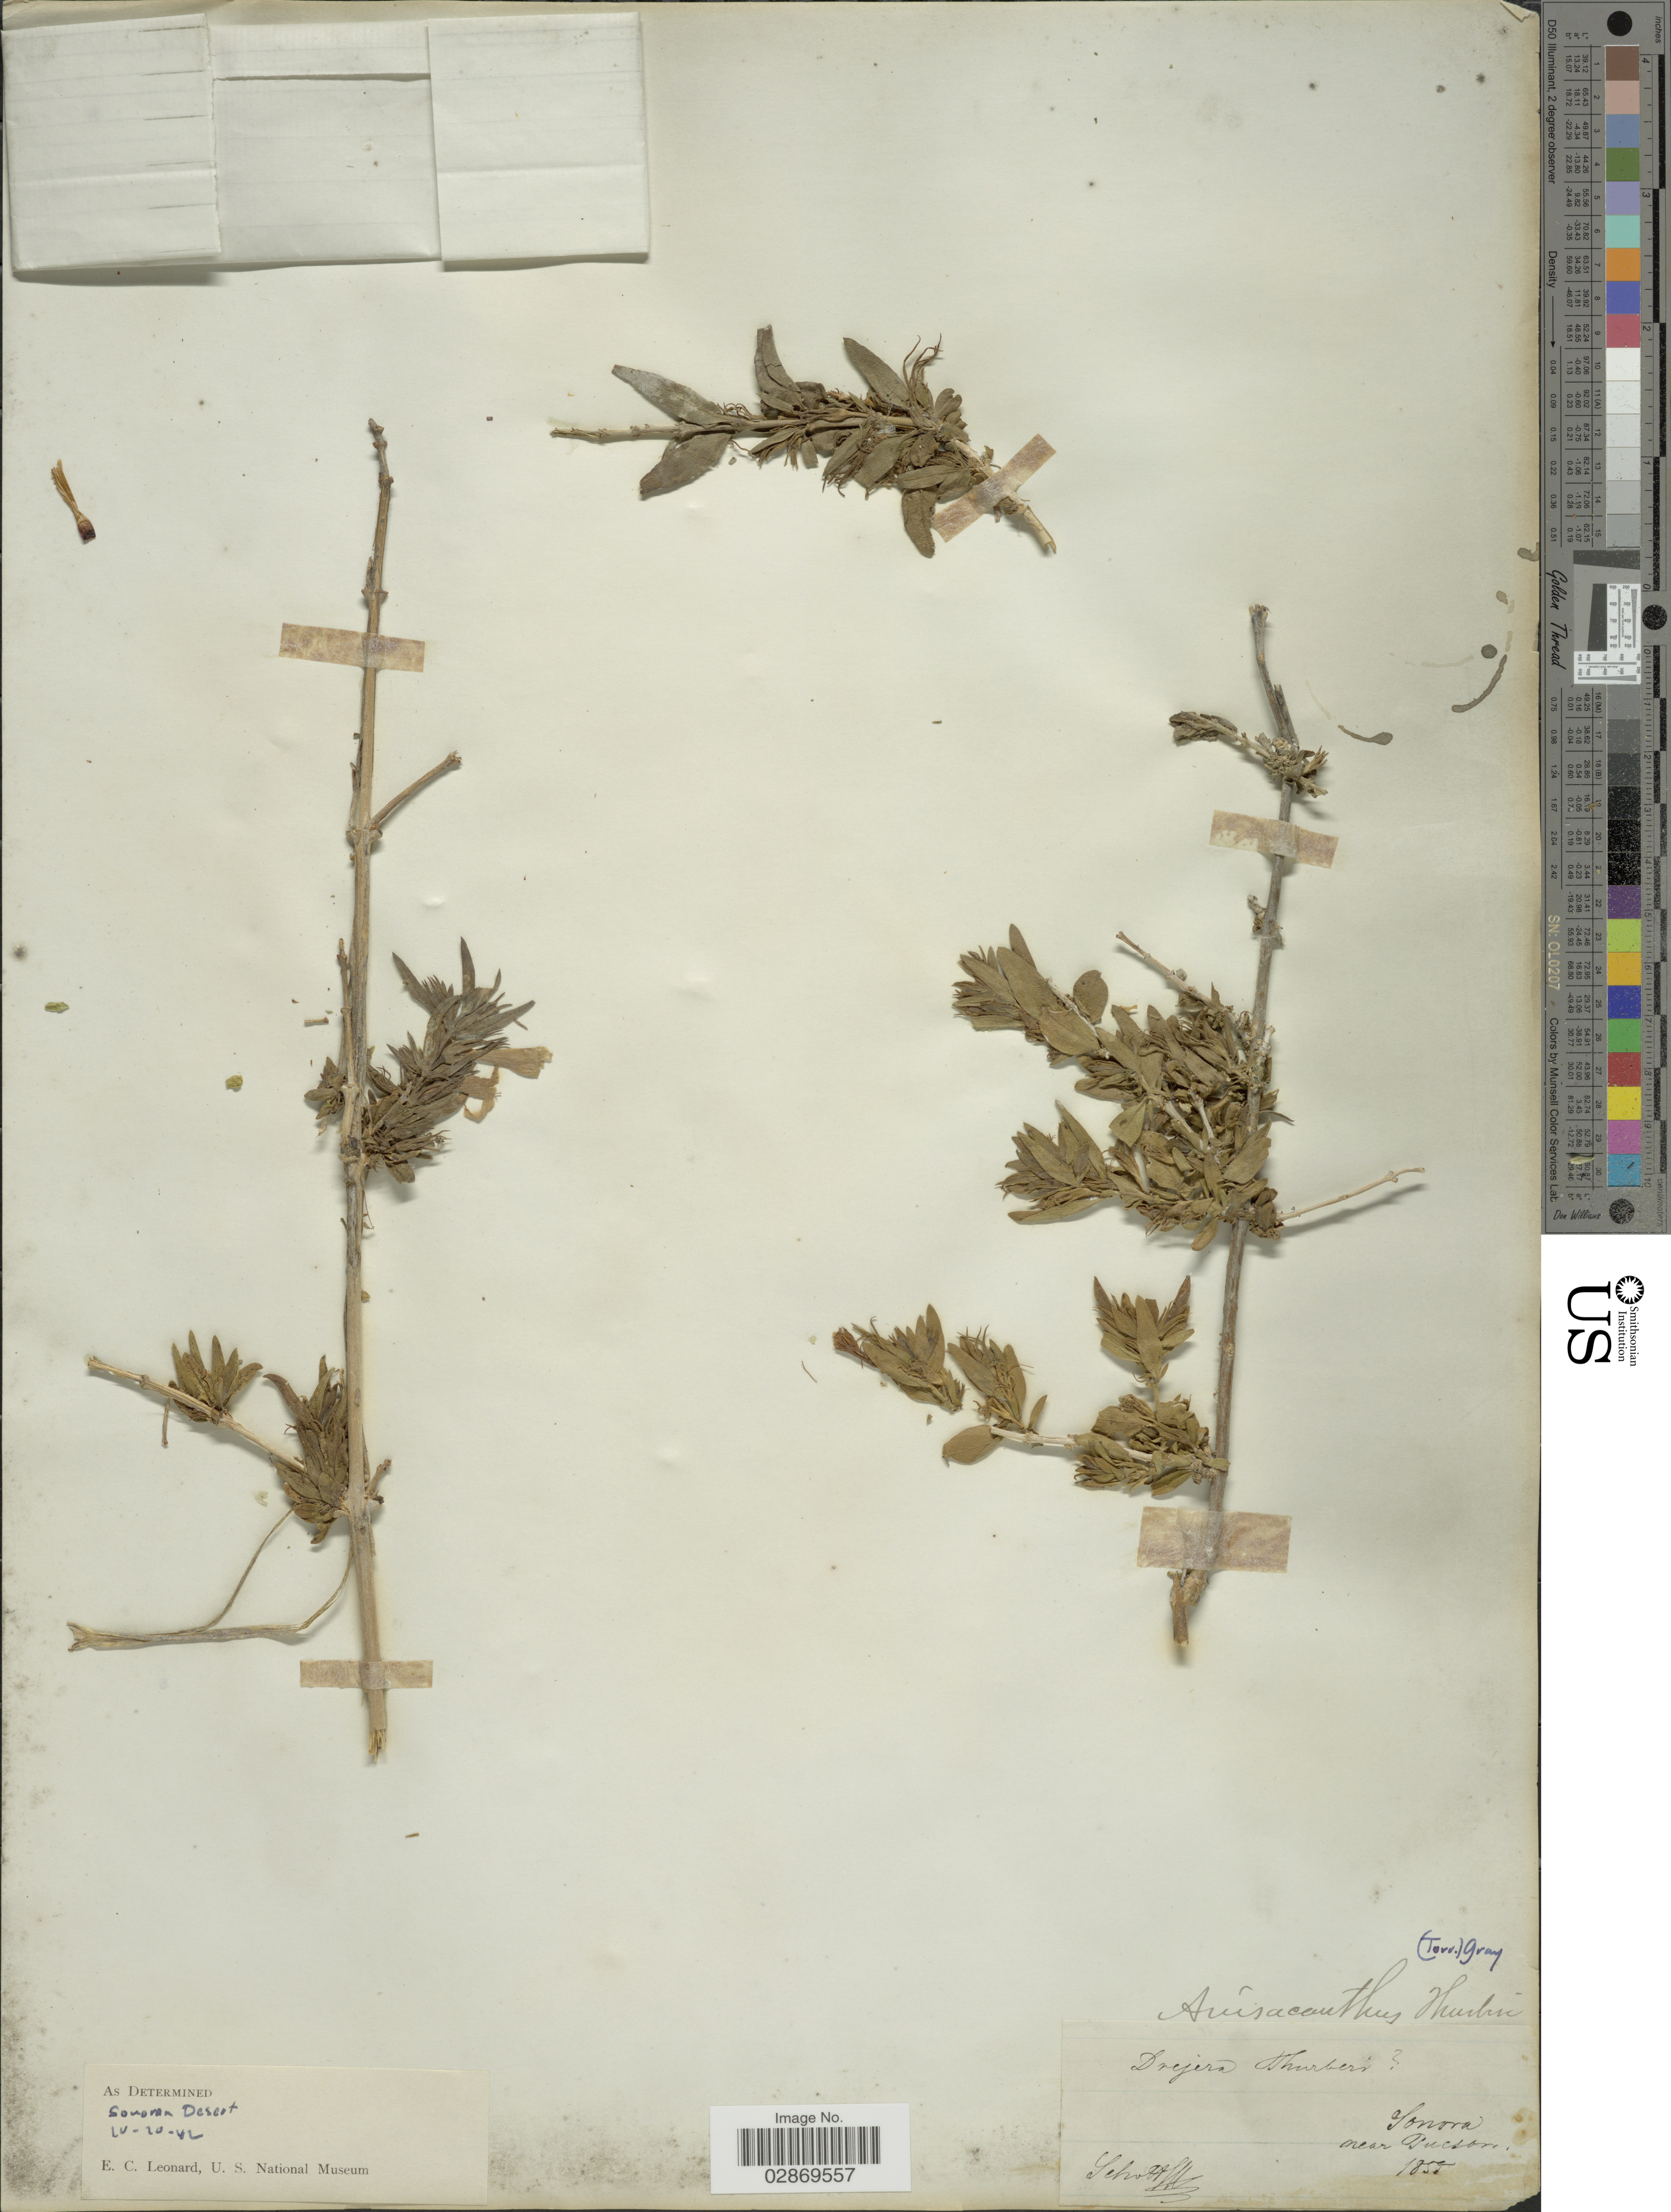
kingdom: Plantae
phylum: Tracheophyta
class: Magnoliopsida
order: Lamiales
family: Acanthaceae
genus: Anisacanthus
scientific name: Anisacanthus thurberi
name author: (Torr.) A. Gray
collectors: Schott, --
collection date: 1855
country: Mexico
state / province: Sonora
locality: Sonora near Tucson.